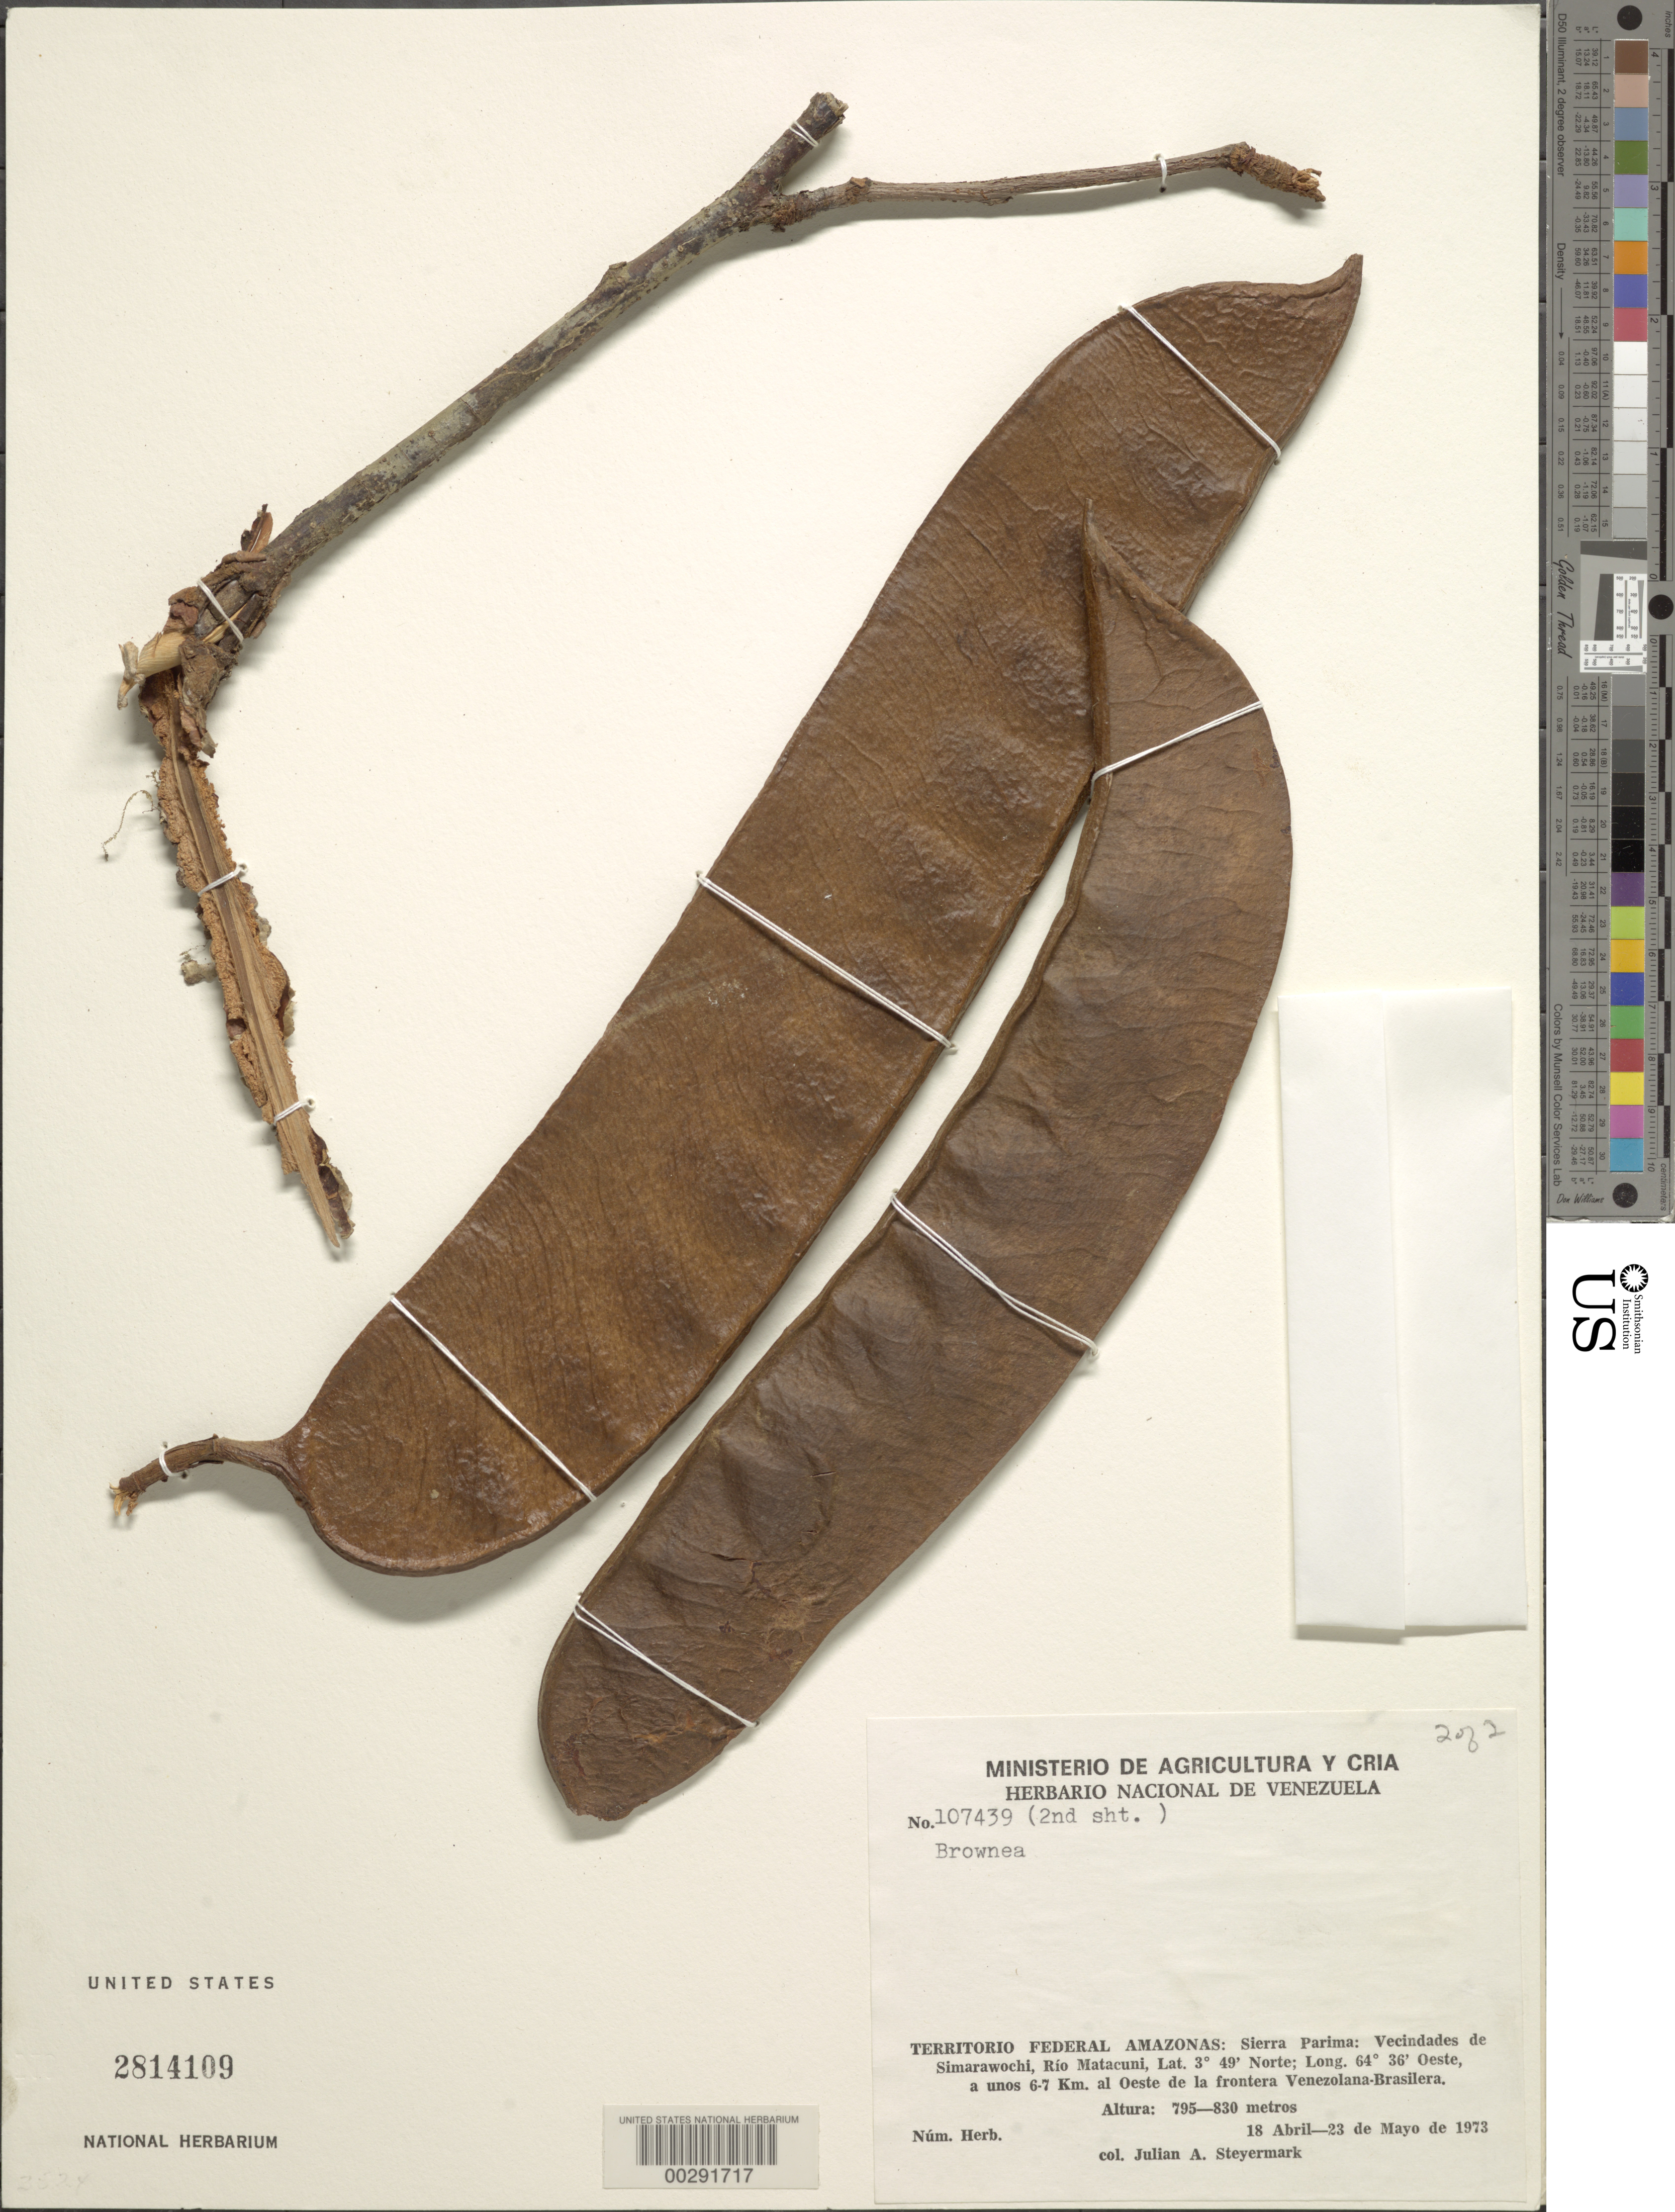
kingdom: Plantae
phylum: Tracheophyta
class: Magnoliopsida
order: Fabales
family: Fabaceae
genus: Brownea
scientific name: Brownea sp.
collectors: J. Steyermark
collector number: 107439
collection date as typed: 18 Apr 1973 to 23 May 1973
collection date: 1973-04-18/1973-05-23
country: Venezuela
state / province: Amazonas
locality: Sierra parima: vecindades de simarawochi, rio matacuni, 6-7 km e of the venezuela-brazil border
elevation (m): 795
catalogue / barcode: US 2814109